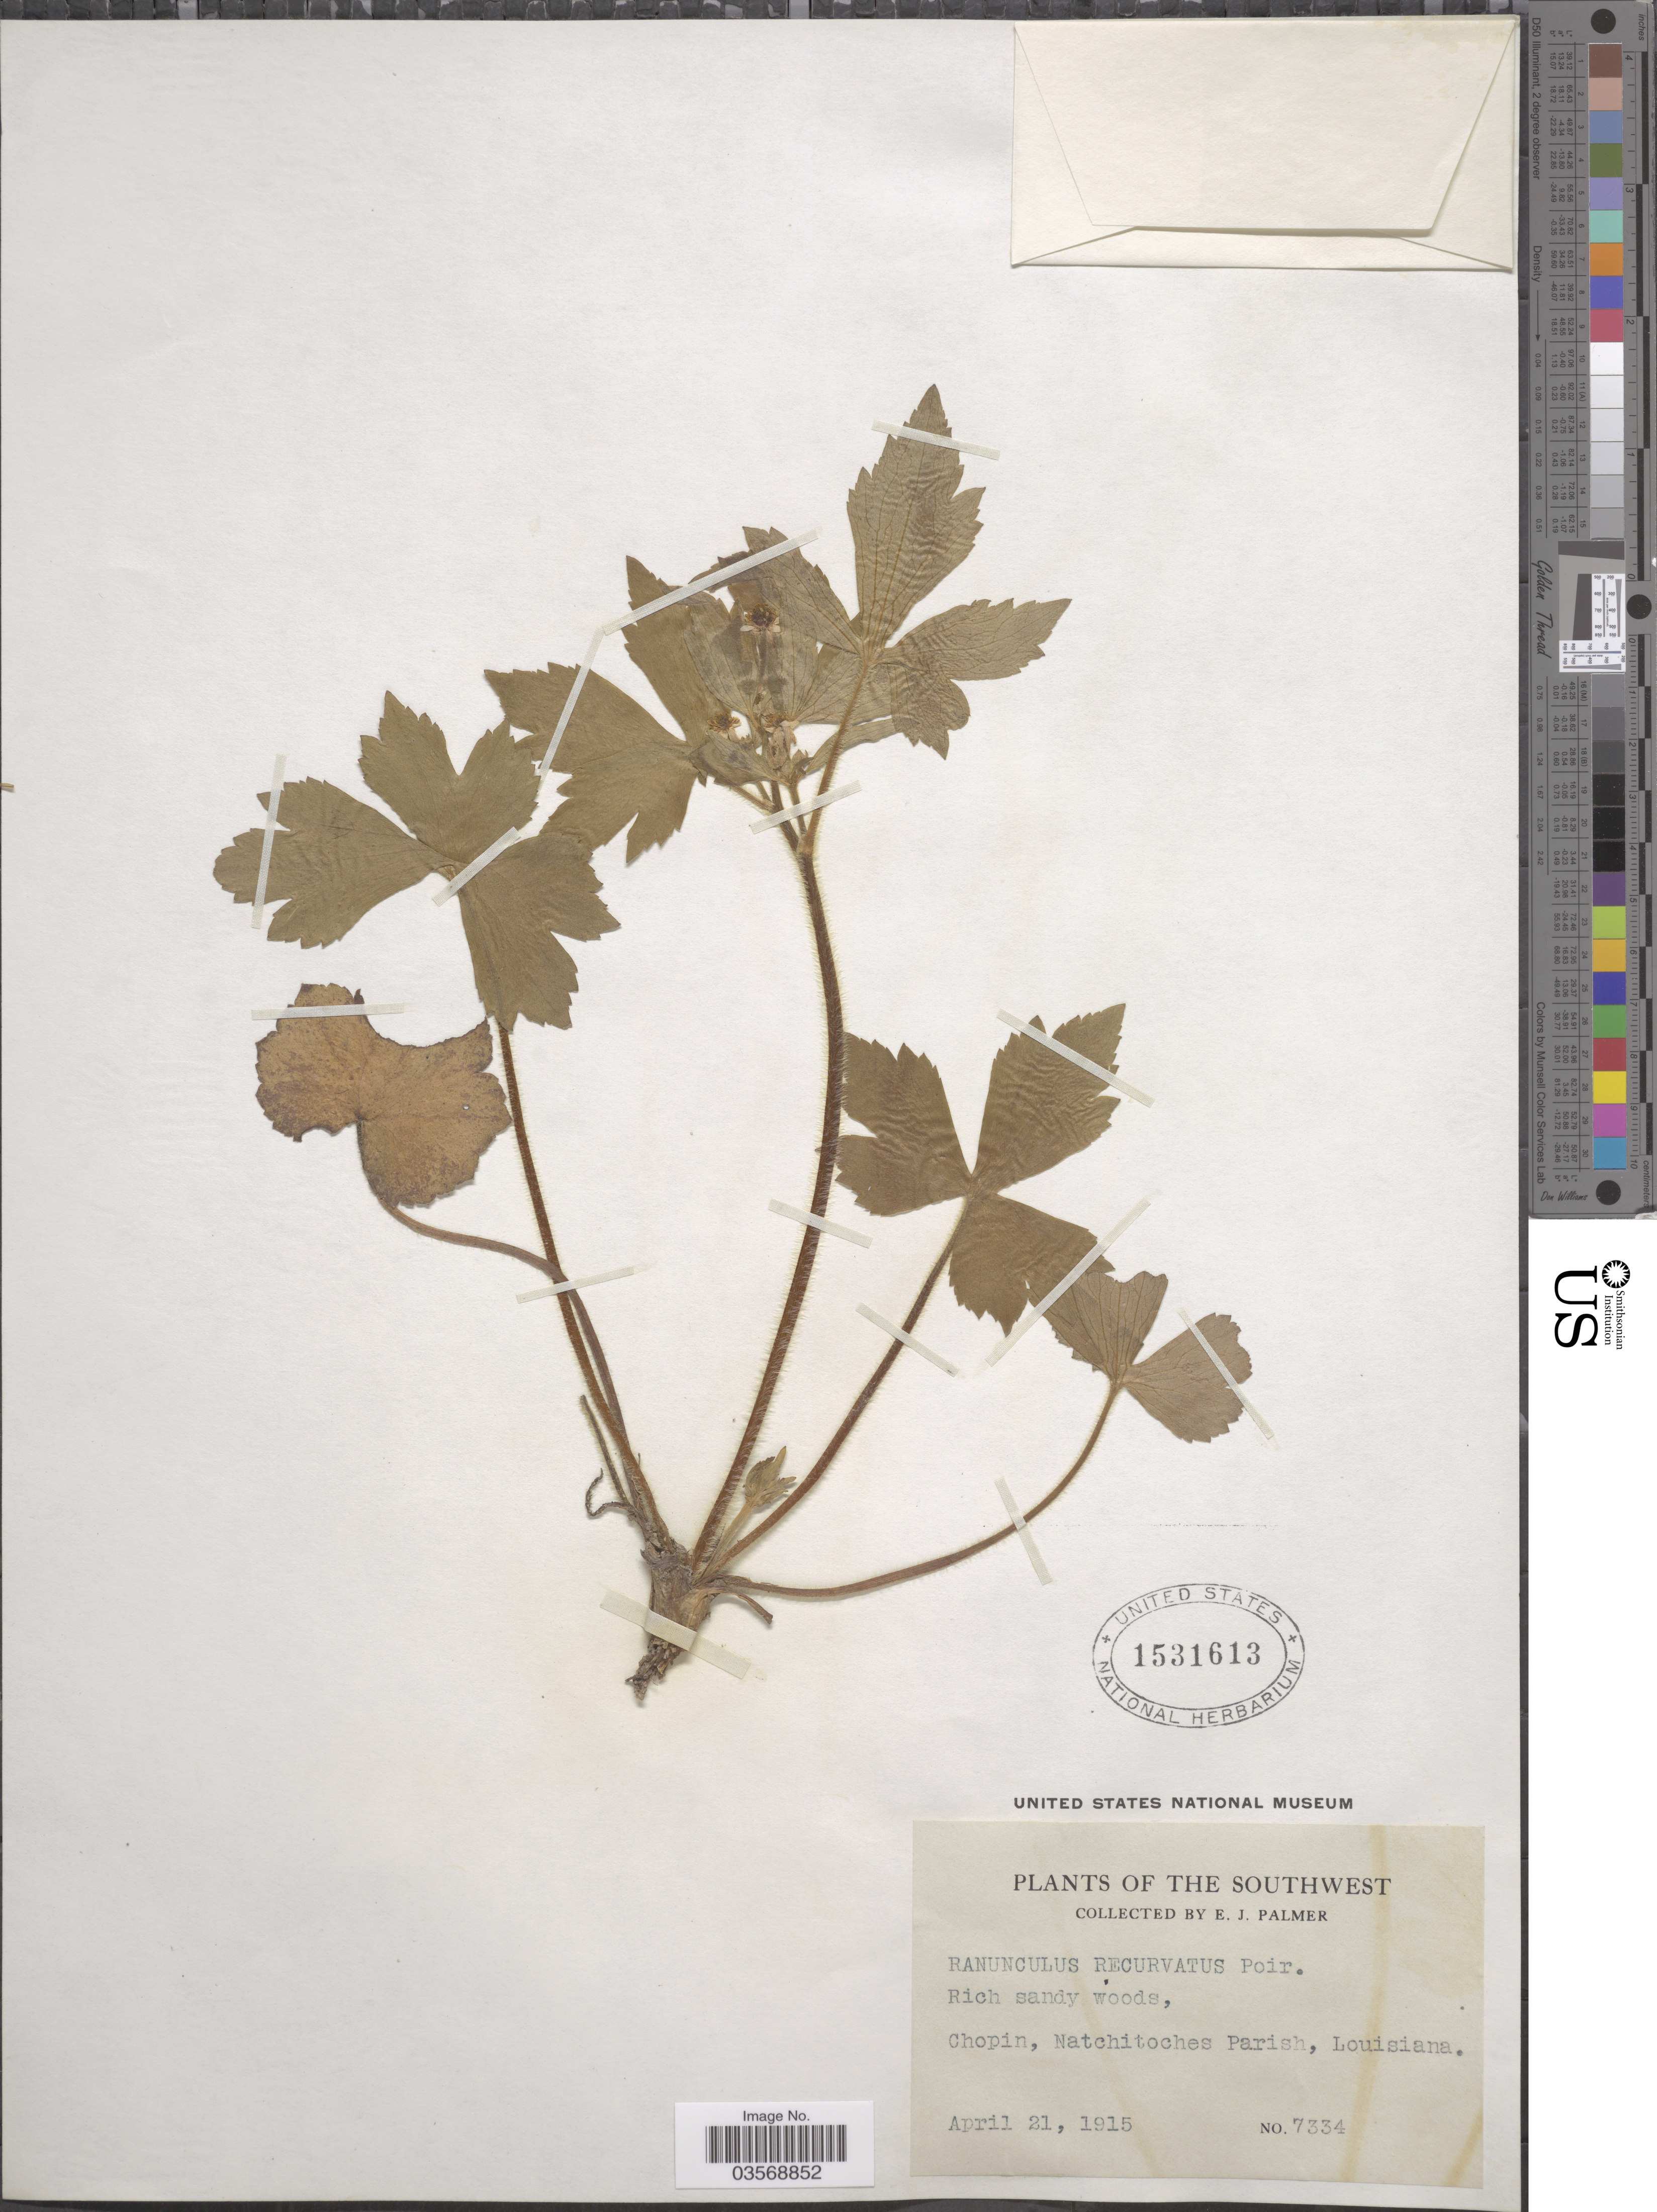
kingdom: Plantae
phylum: Tracheophyta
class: Magnoliopsida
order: Ranunculales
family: Ranunculaceae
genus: Ranunculus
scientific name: Ranunculus recurvatus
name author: Poir.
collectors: E. J. Palmer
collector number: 7334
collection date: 1915-04-21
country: United States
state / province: Louisiana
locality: The Southwest. Chopin, Natchitoches Parish.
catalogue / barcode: US 1531613